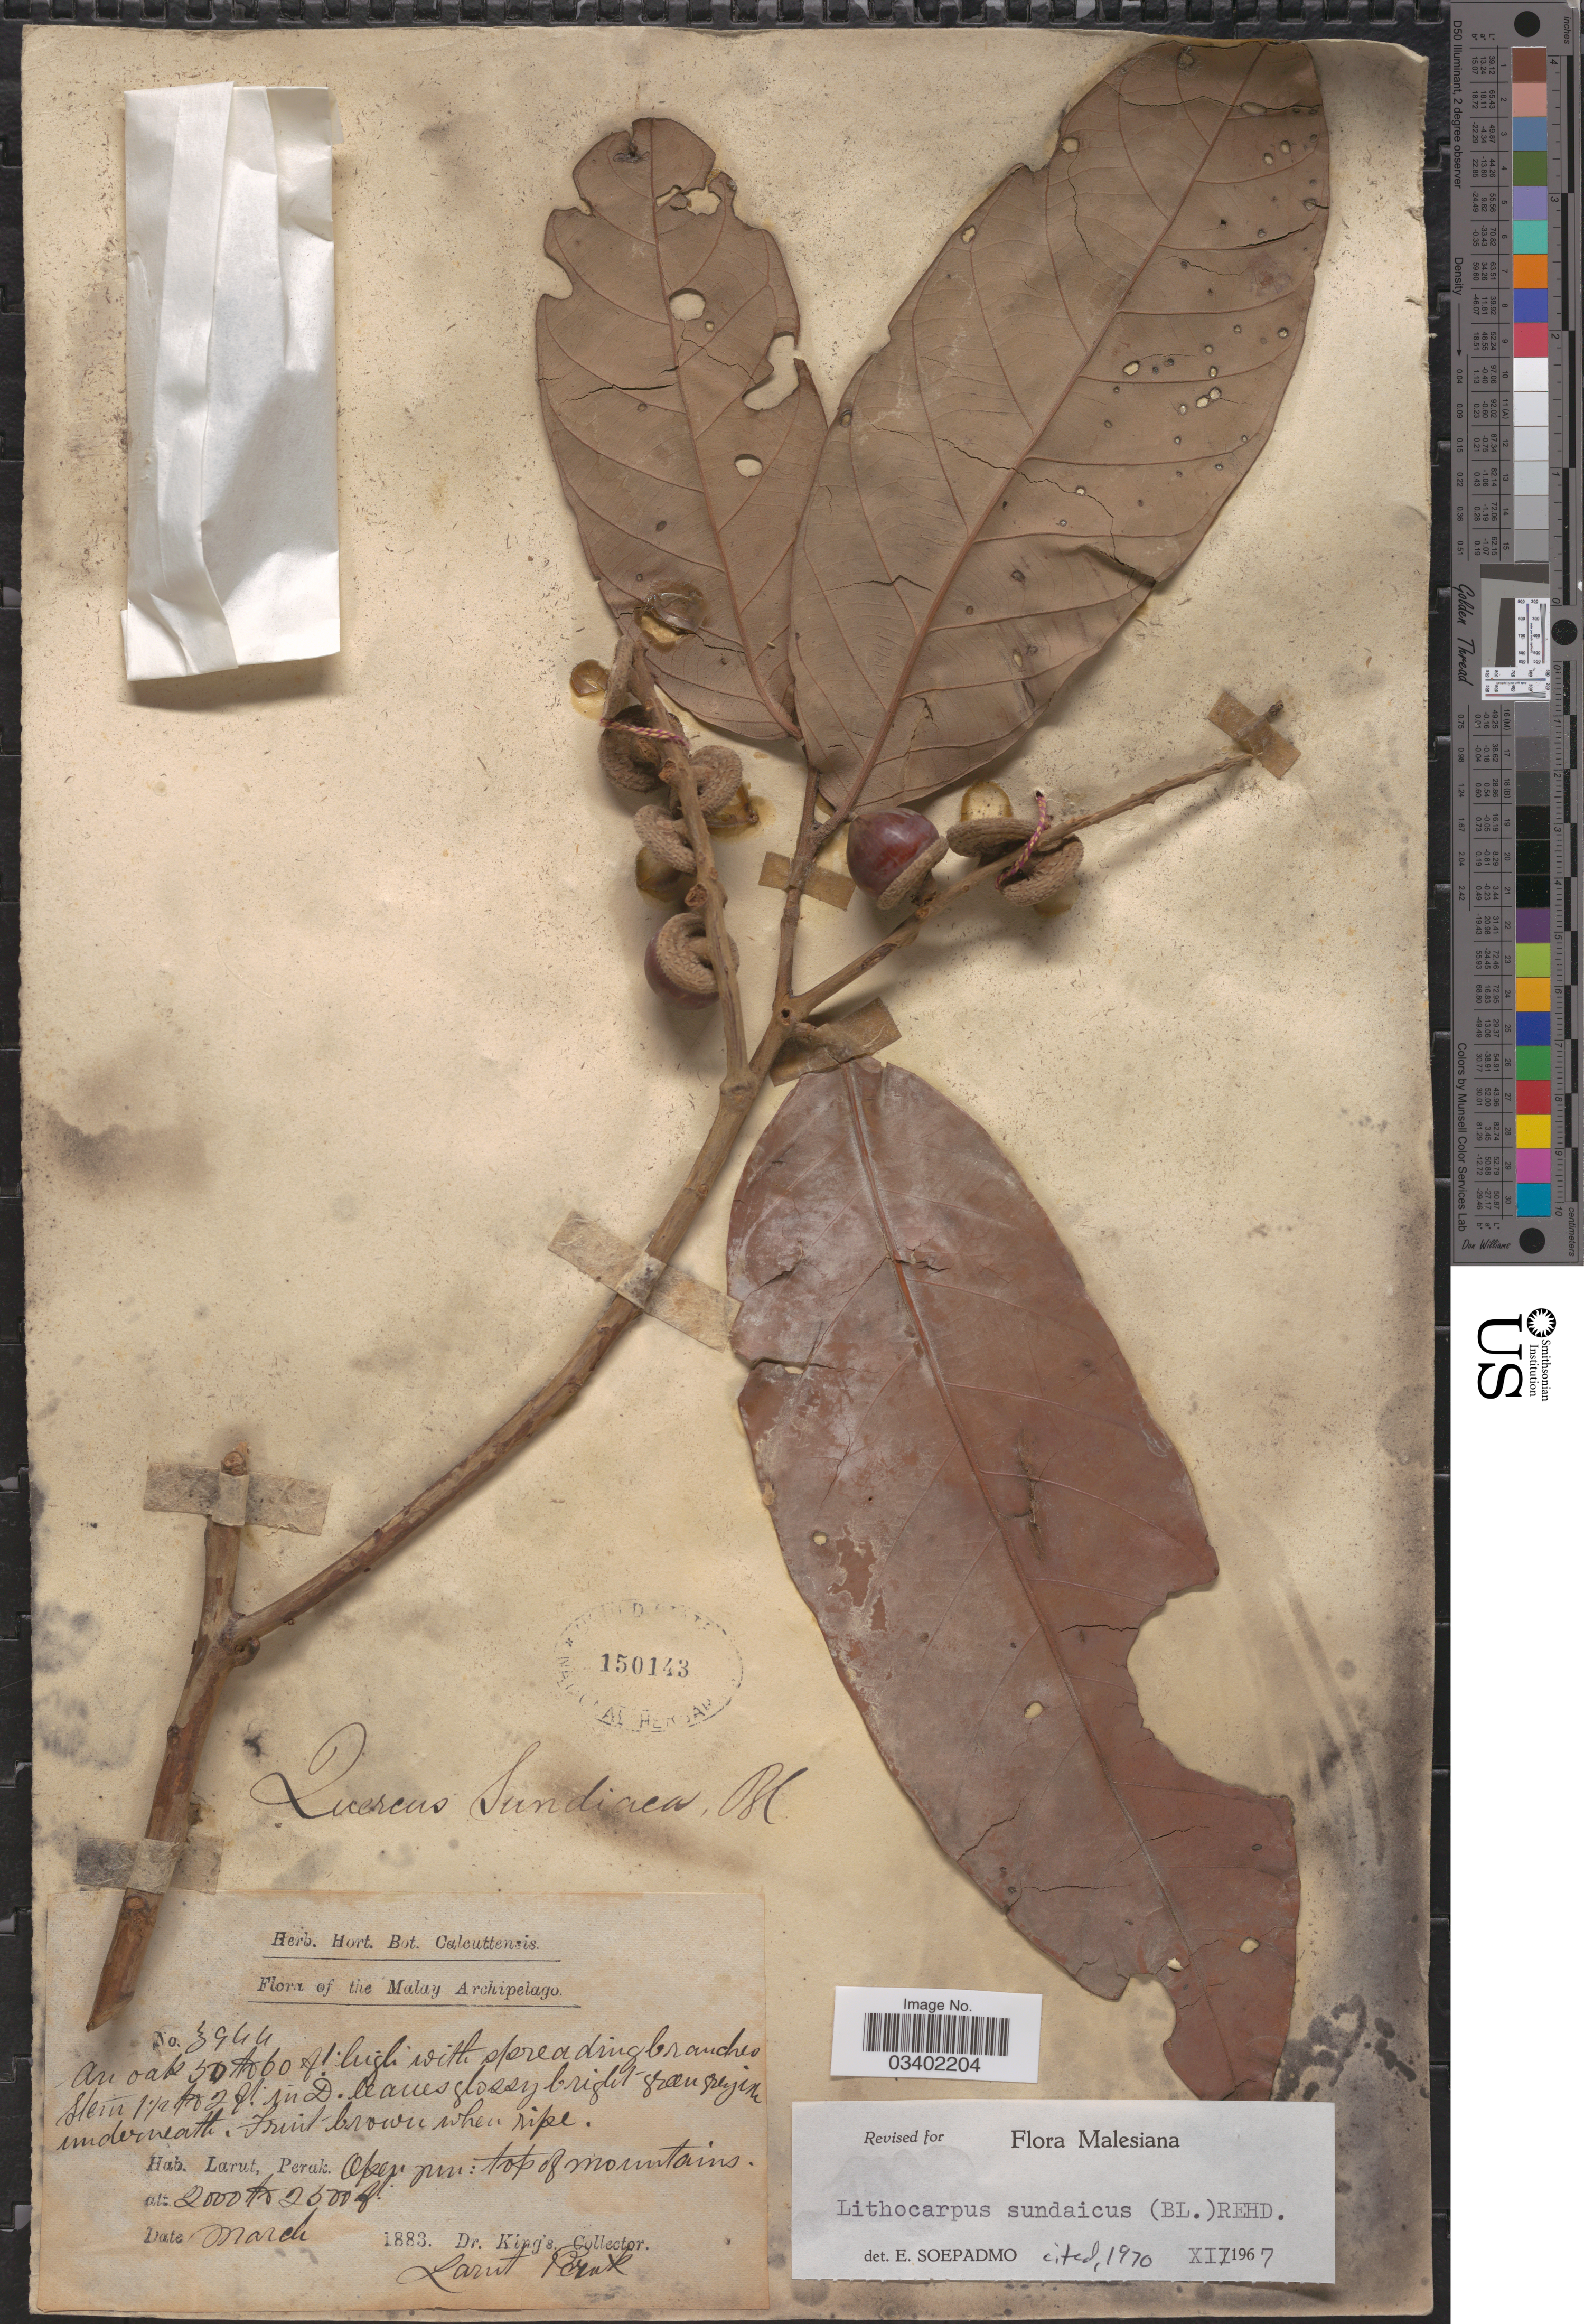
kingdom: Plantae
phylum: Tracheophyta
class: Magnoliopsida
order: Fagales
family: Fagaceae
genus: Lithocarpus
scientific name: Lithocarpus sundaicus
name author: (Blume) Rehder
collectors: Dr. King's collector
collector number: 3944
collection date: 1883-03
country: Malaysia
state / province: Perak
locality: The Malay Archipelago. Larut.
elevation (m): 610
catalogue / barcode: US 150143